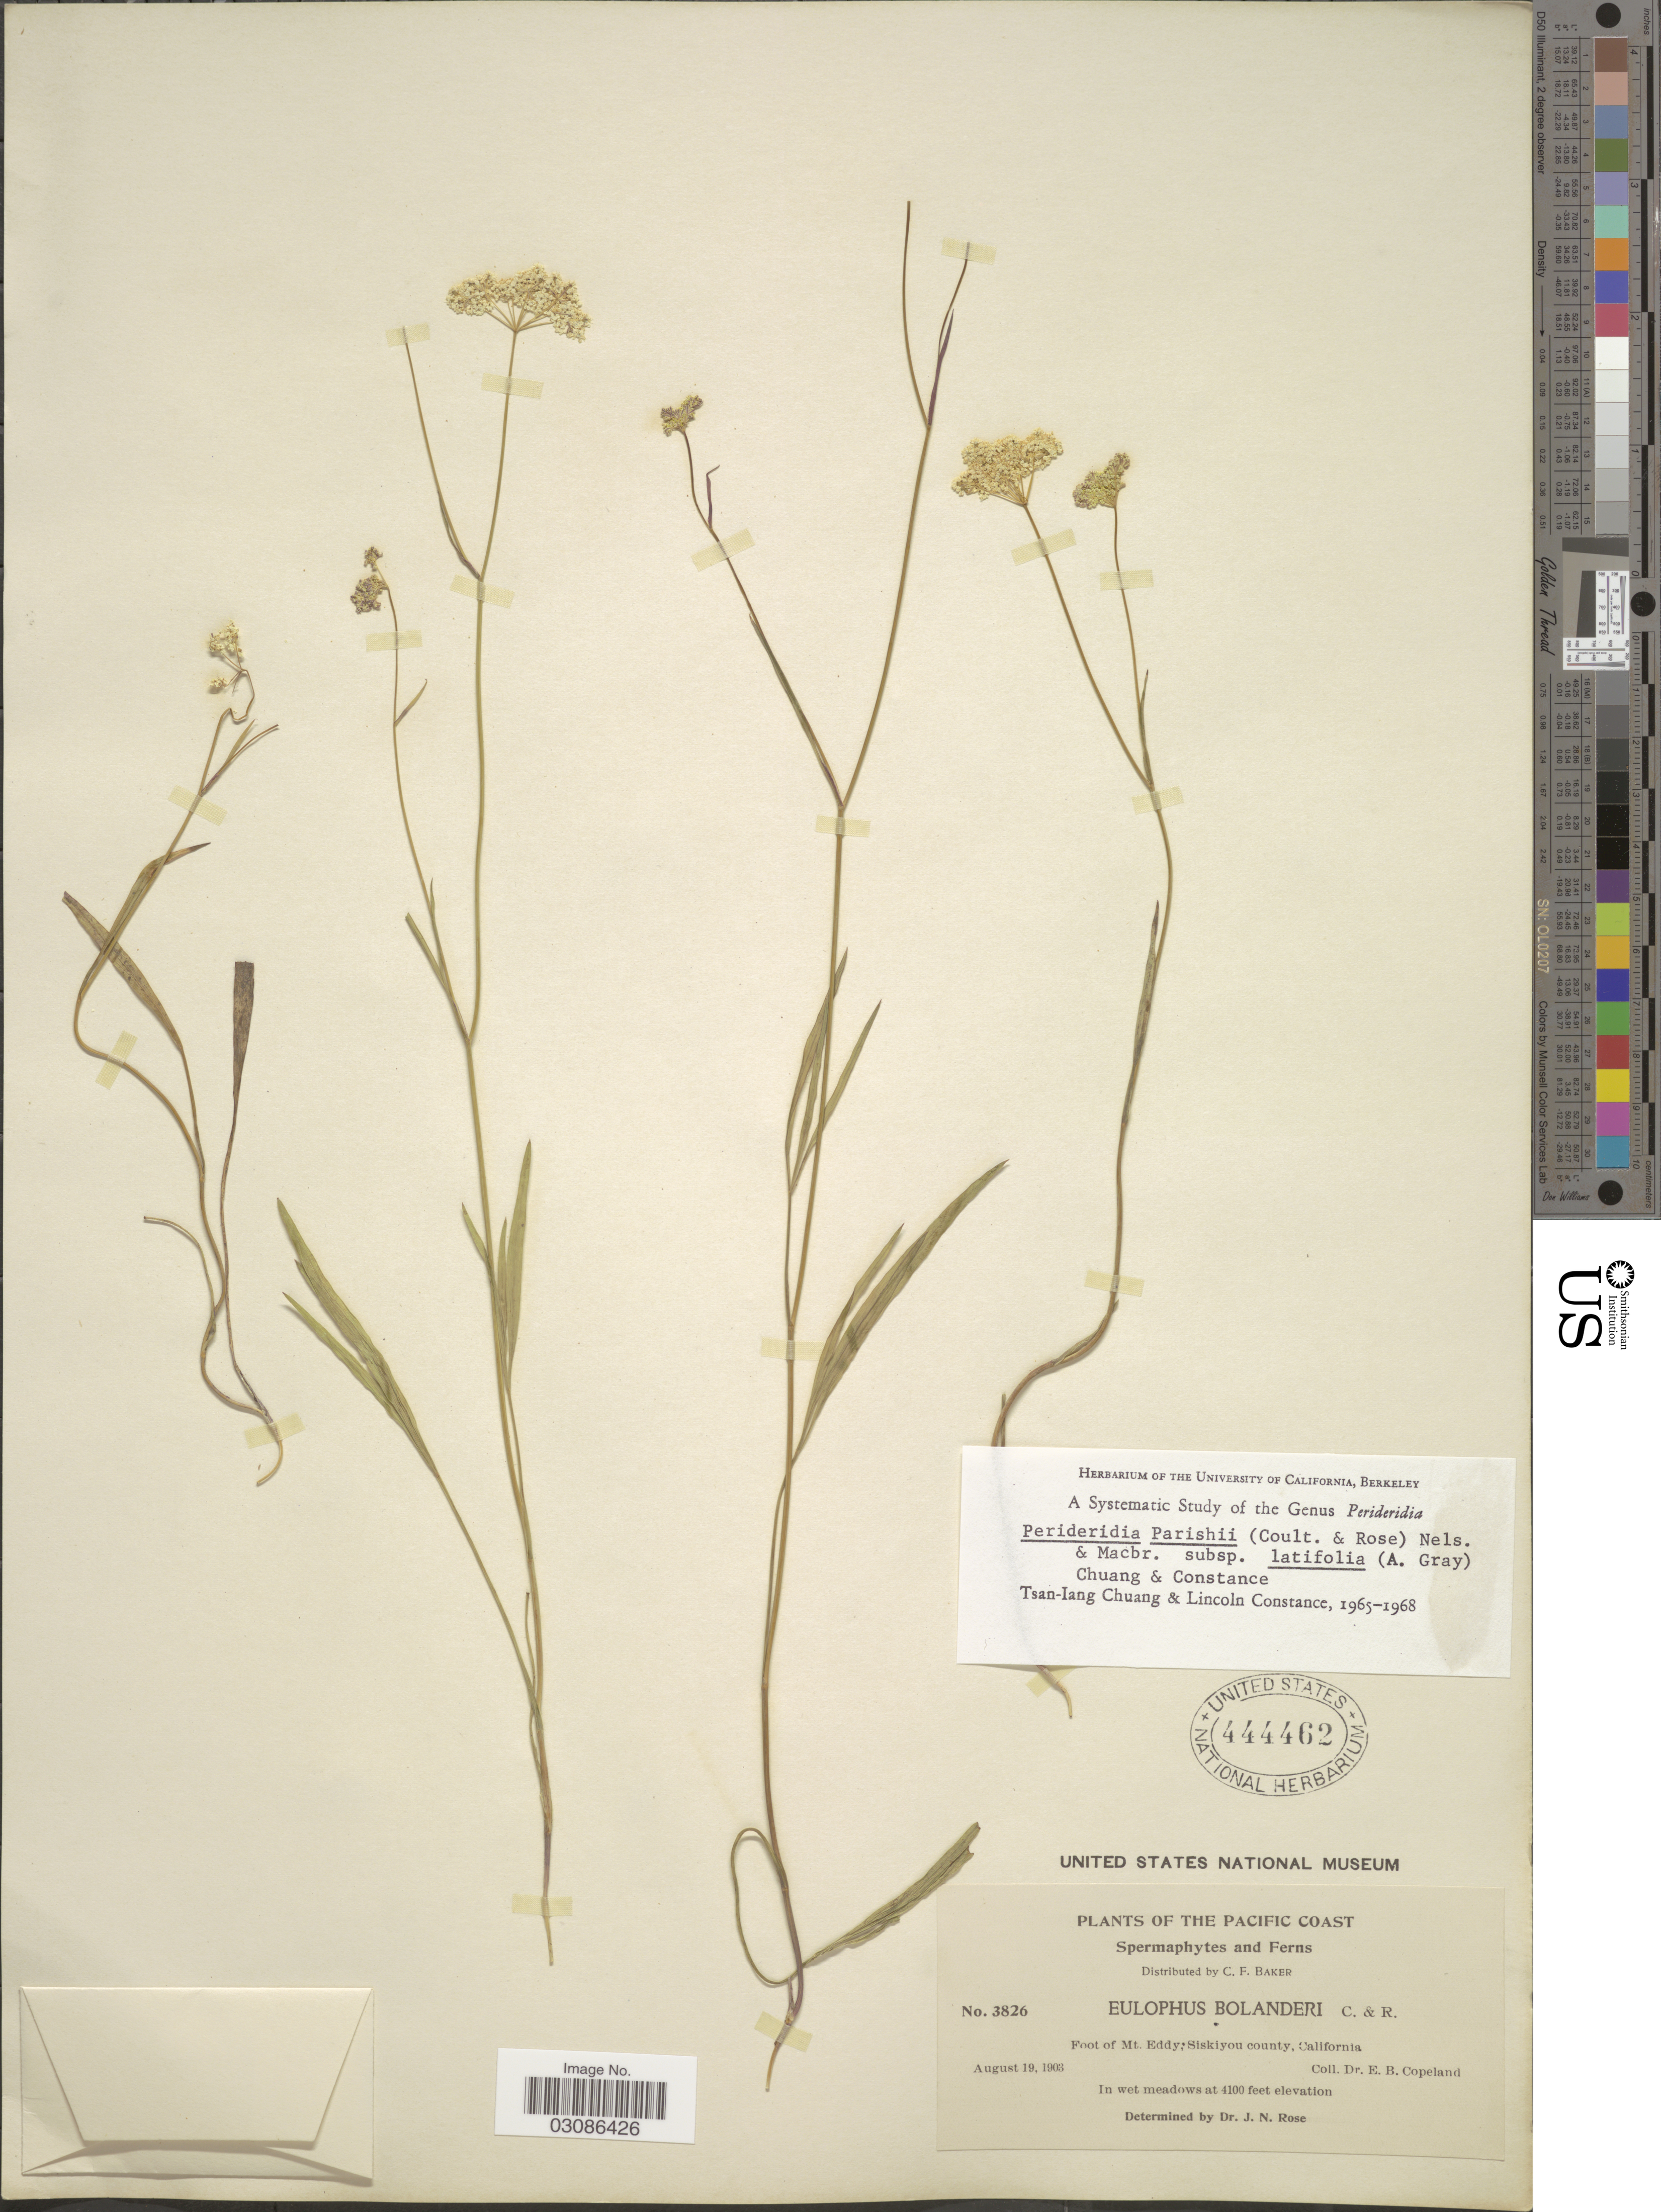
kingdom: Plantae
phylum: Tracheophyta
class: Magnoliopsida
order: Apiales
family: Apiaceae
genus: Perideridia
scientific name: Perideridia parishii subsp. latifolia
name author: A. Gray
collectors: C. F. Baker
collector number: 3826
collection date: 1903-08-19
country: United States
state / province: California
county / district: Siskiyou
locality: The Pacific Coast, Foot of Mt. Eddy, Siskiyou county.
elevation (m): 1250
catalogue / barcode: US 44462